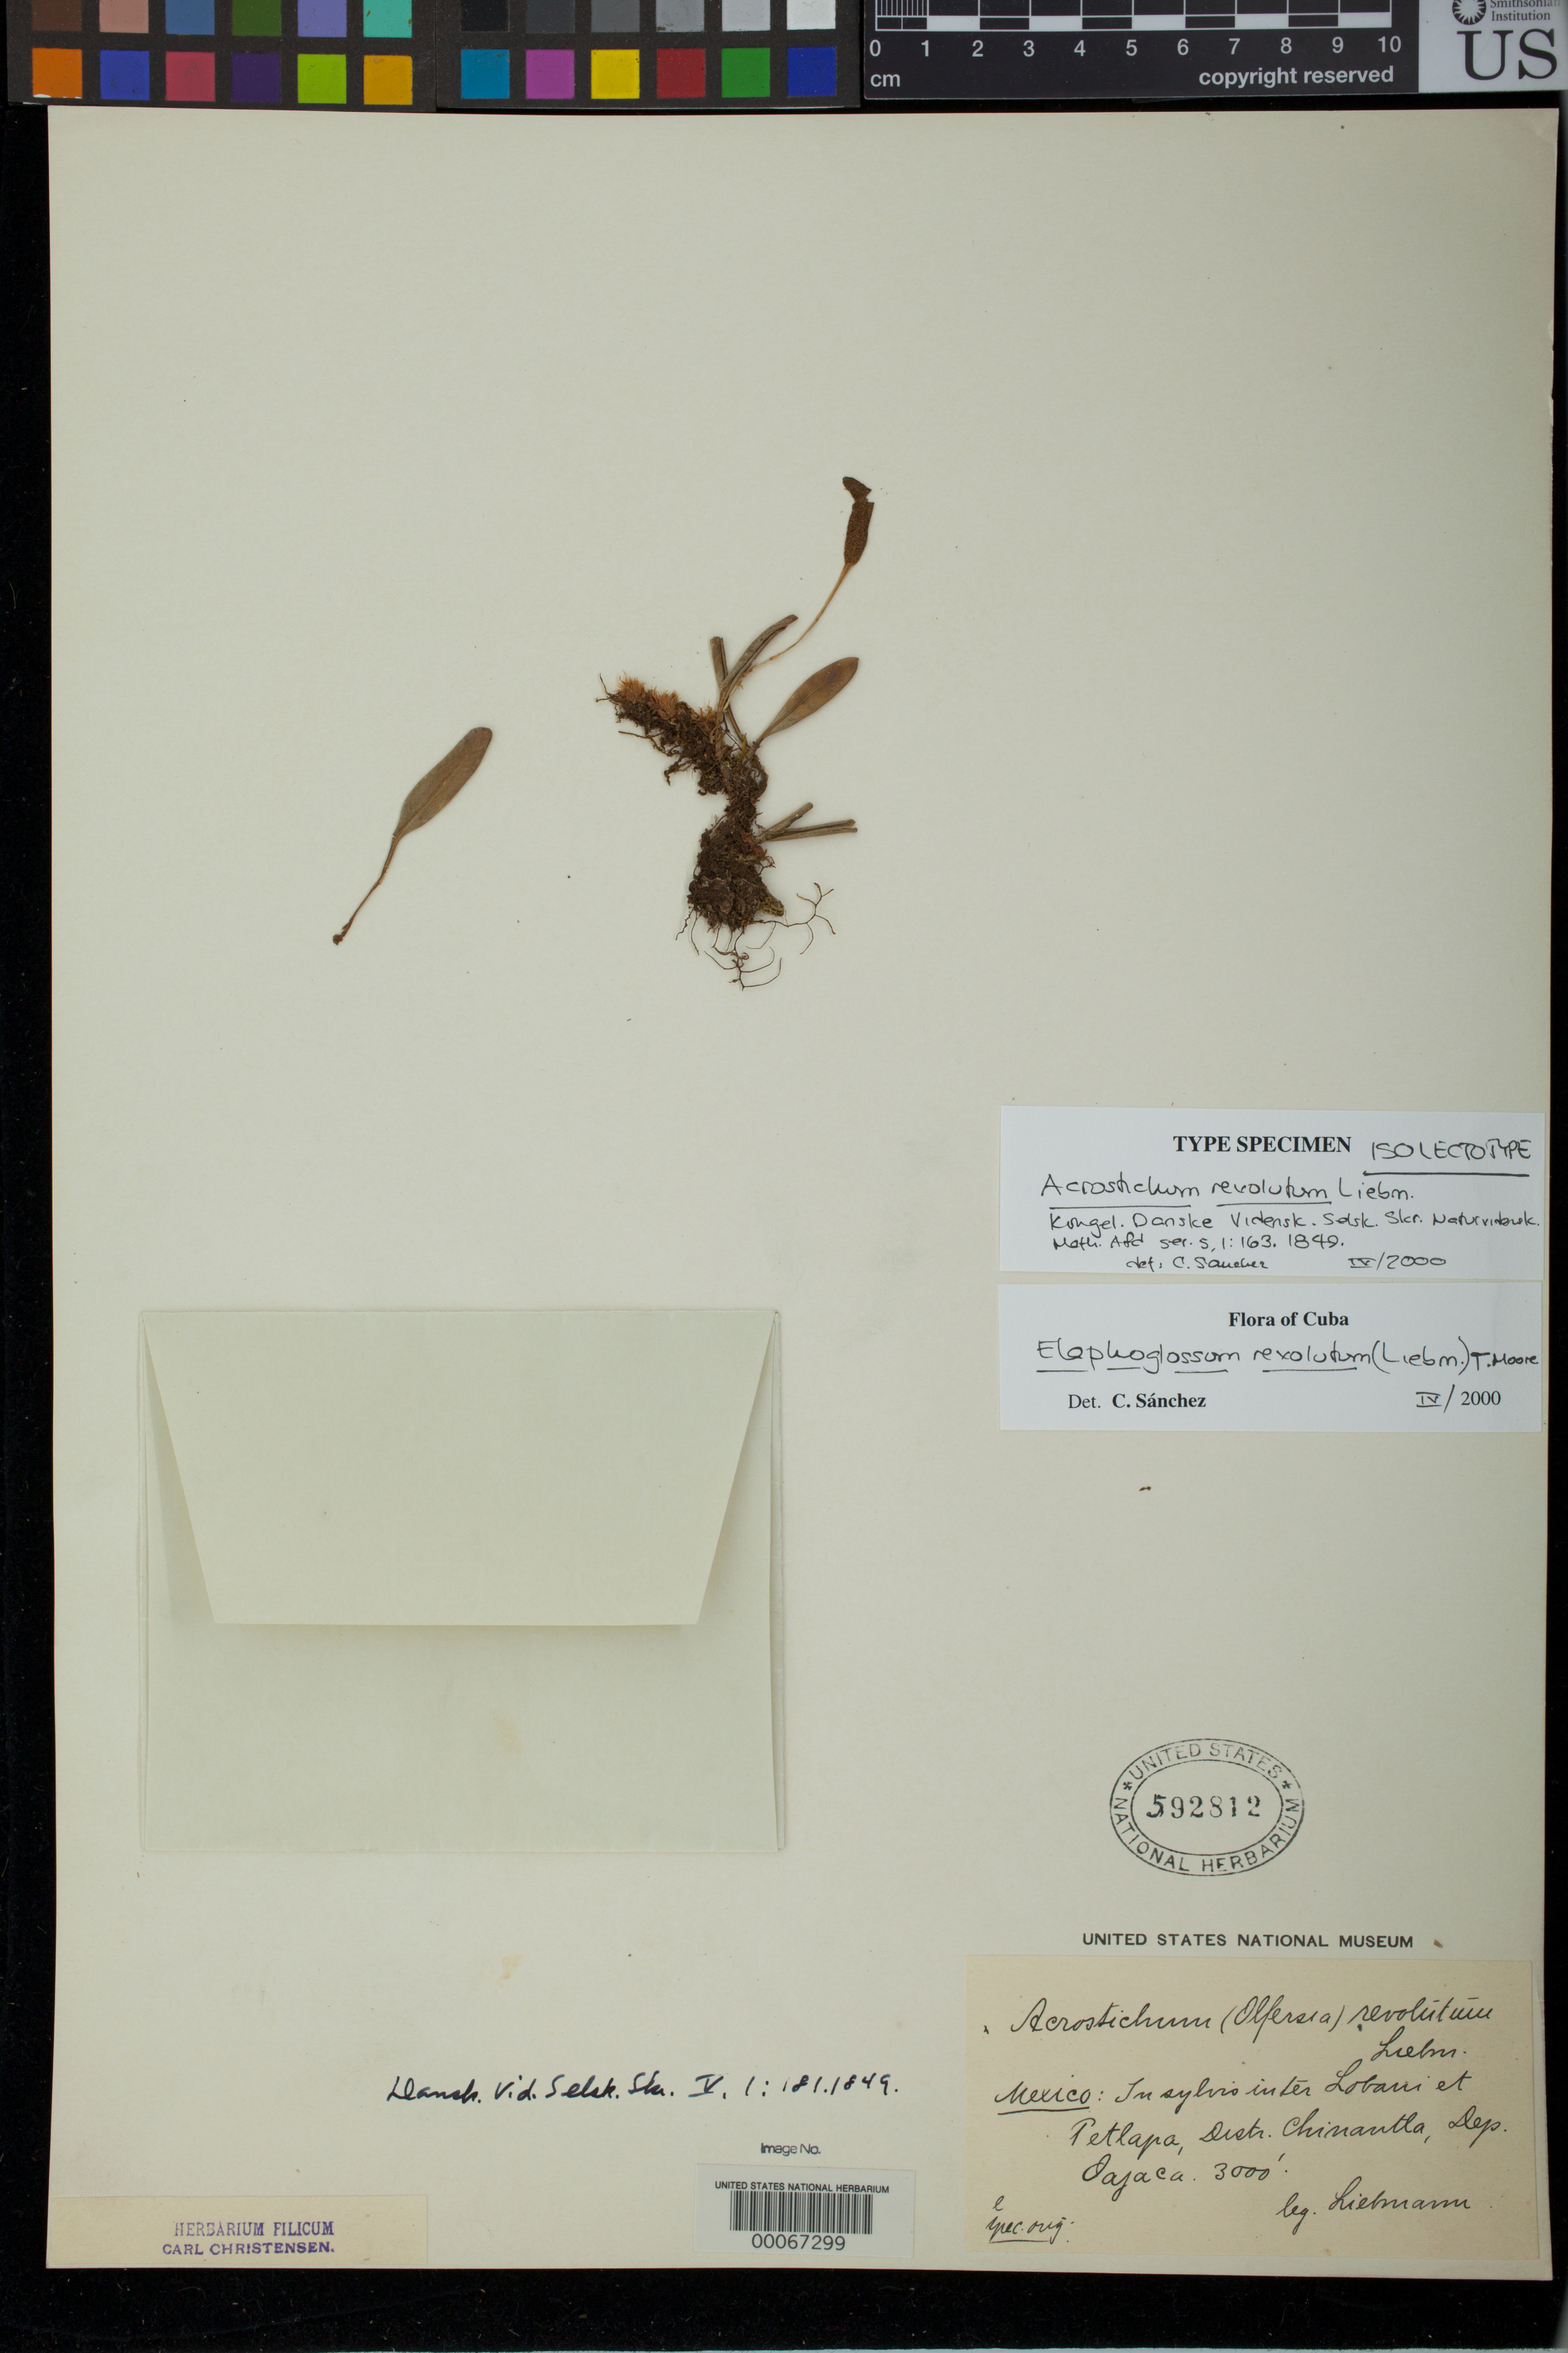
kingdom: Plantae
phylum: Tracheophyta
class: Polypodiopsida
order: Polypodiales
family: Pteridaceae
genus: Acrostichum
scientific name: Acrostichum revolutum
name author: Liebm.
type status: Isolectotype; Type Collection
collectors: F. M. Liebmann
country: Mexico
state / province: Oaxaca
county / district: Chimantla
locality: Inter Loban et Petlapa.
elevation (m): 914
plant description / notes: Fragmentary material of type specimen ex Herb. Filicum Carl Christensen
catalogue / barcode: US 592812